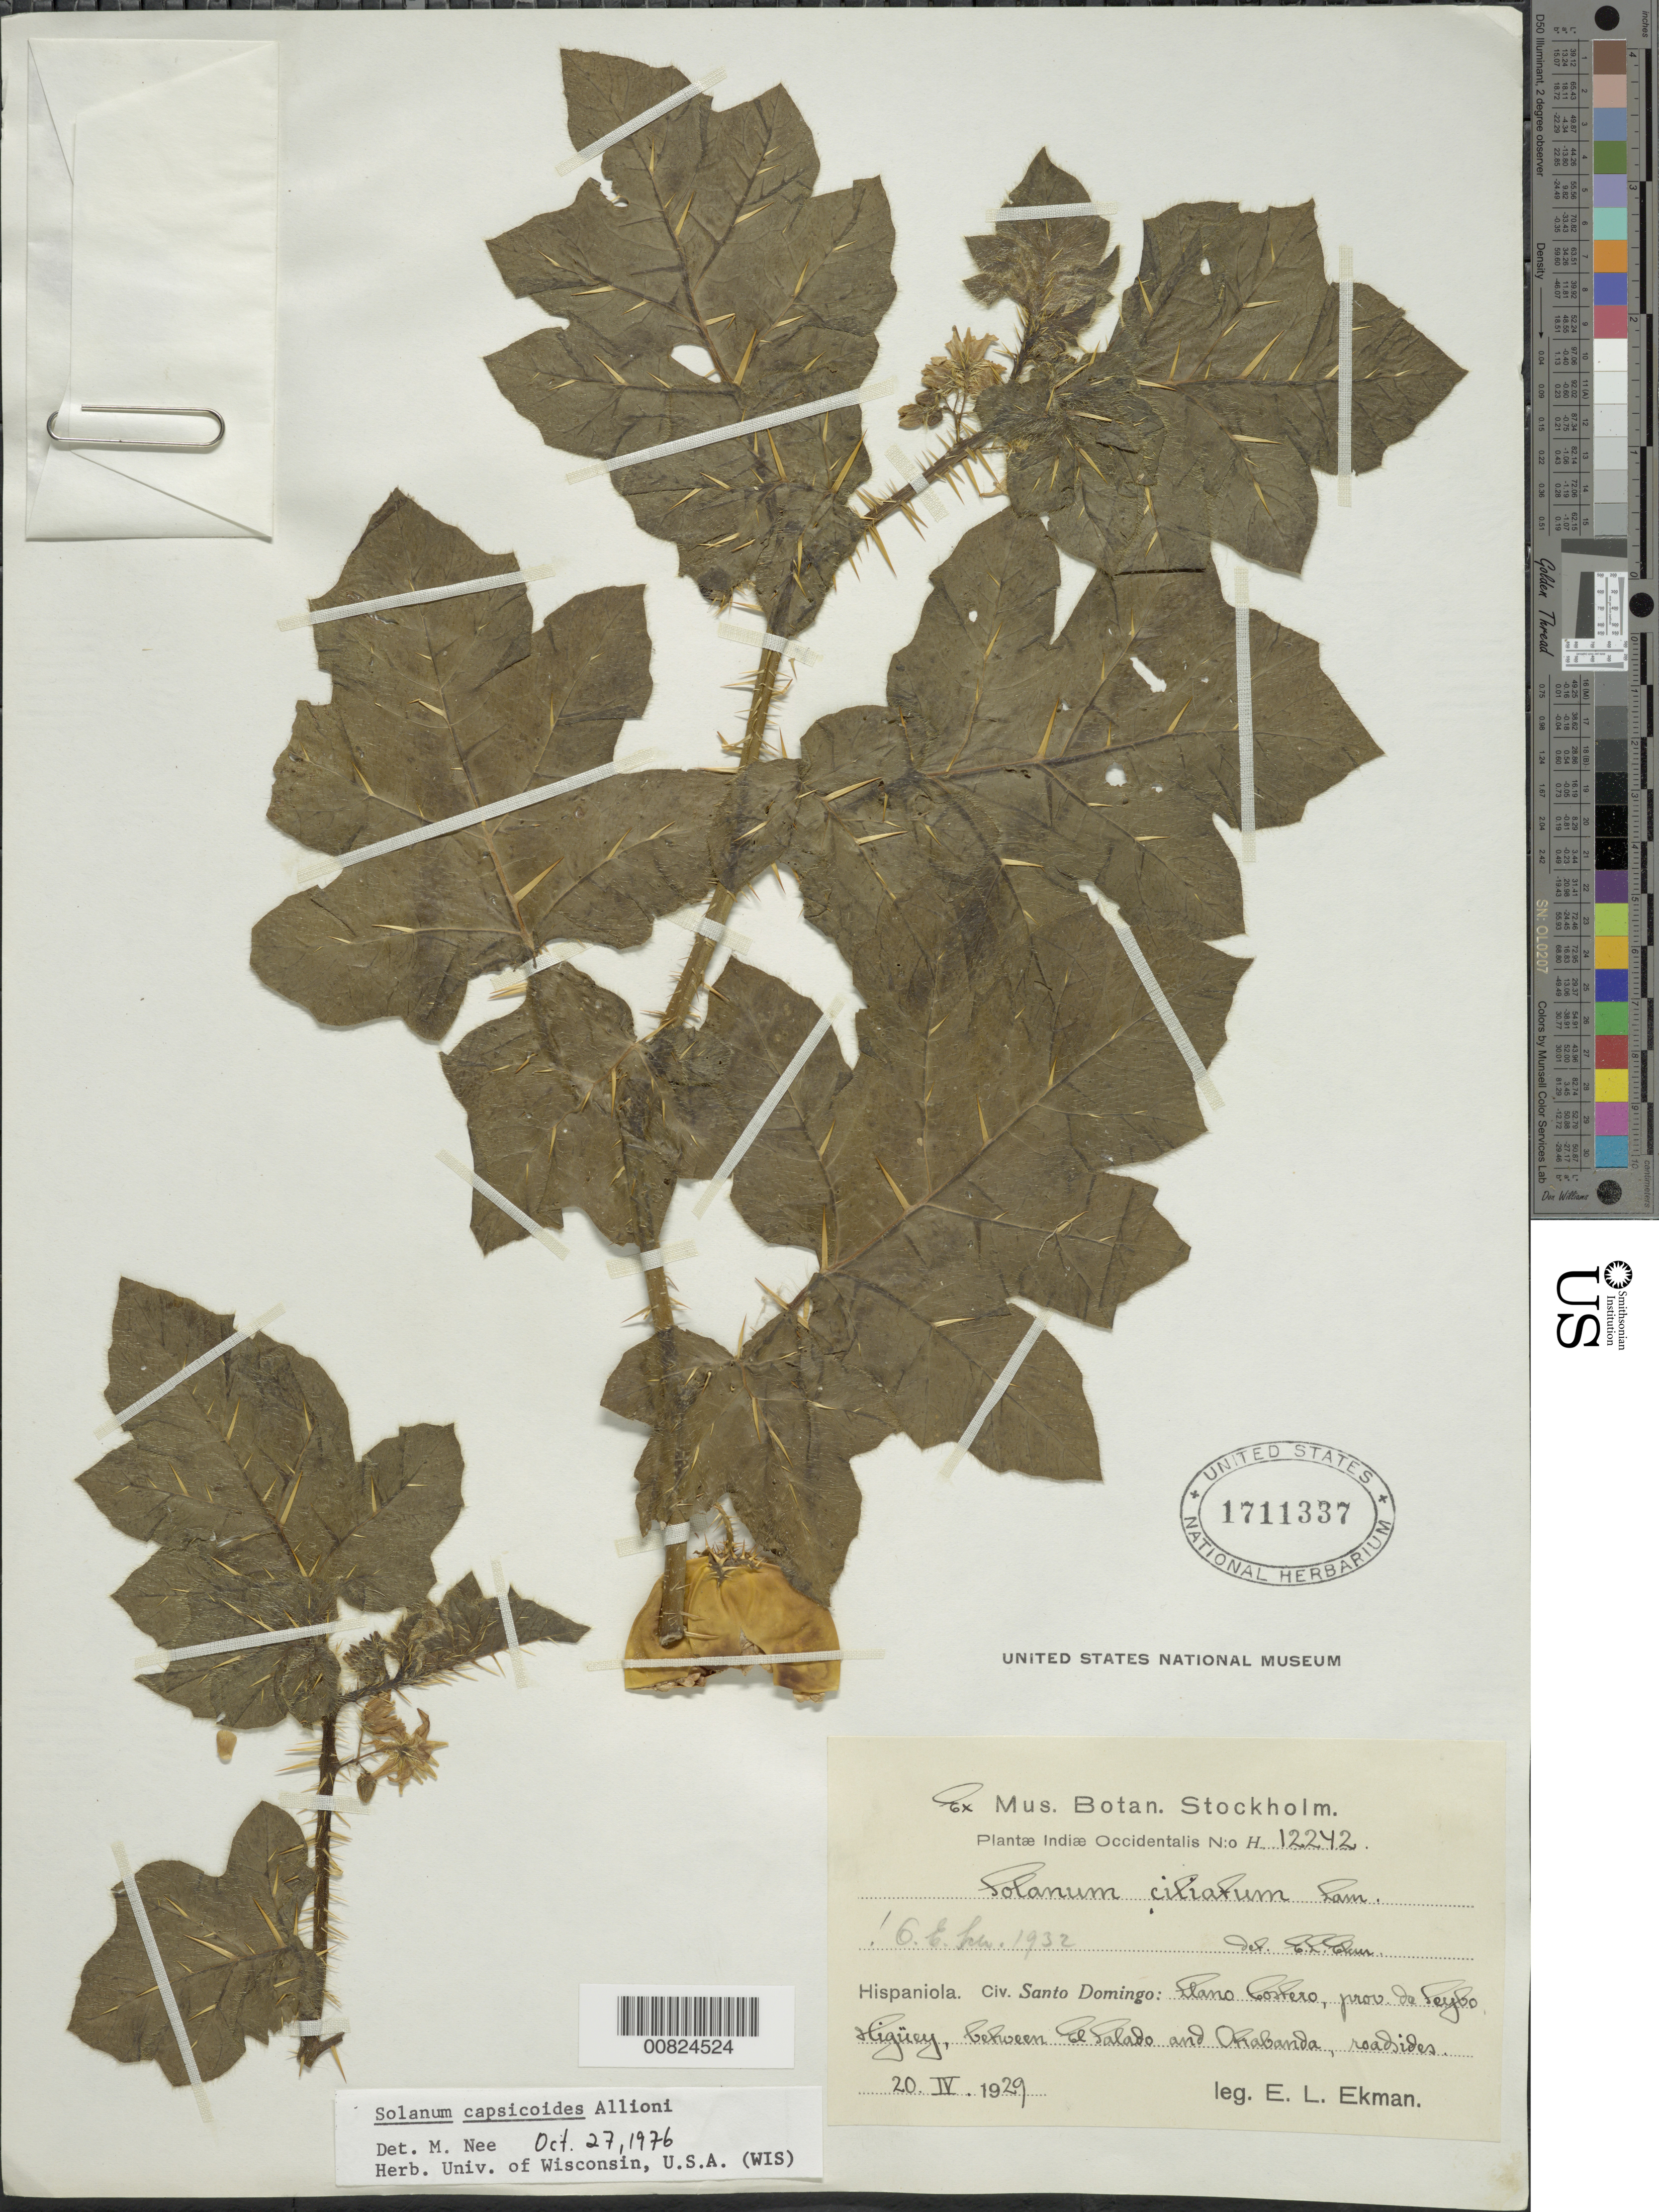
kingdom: Plantae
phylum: Tracheophyta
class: Magnoliopsida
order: Solanales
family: Solanaceae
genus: Solanum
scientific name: Solanum capsicoides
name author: All.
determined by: Nee, Michael H.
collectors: E. L. Ekman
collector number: H 12242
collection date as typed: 20 Apr 1929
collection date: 1929-04-20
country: Dominican Republic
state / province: El Seibo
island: Hispaniola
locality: Llano Costero, Higüey, between El Salado and Otrabanda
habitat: Roadsides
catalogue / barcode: US 1711337